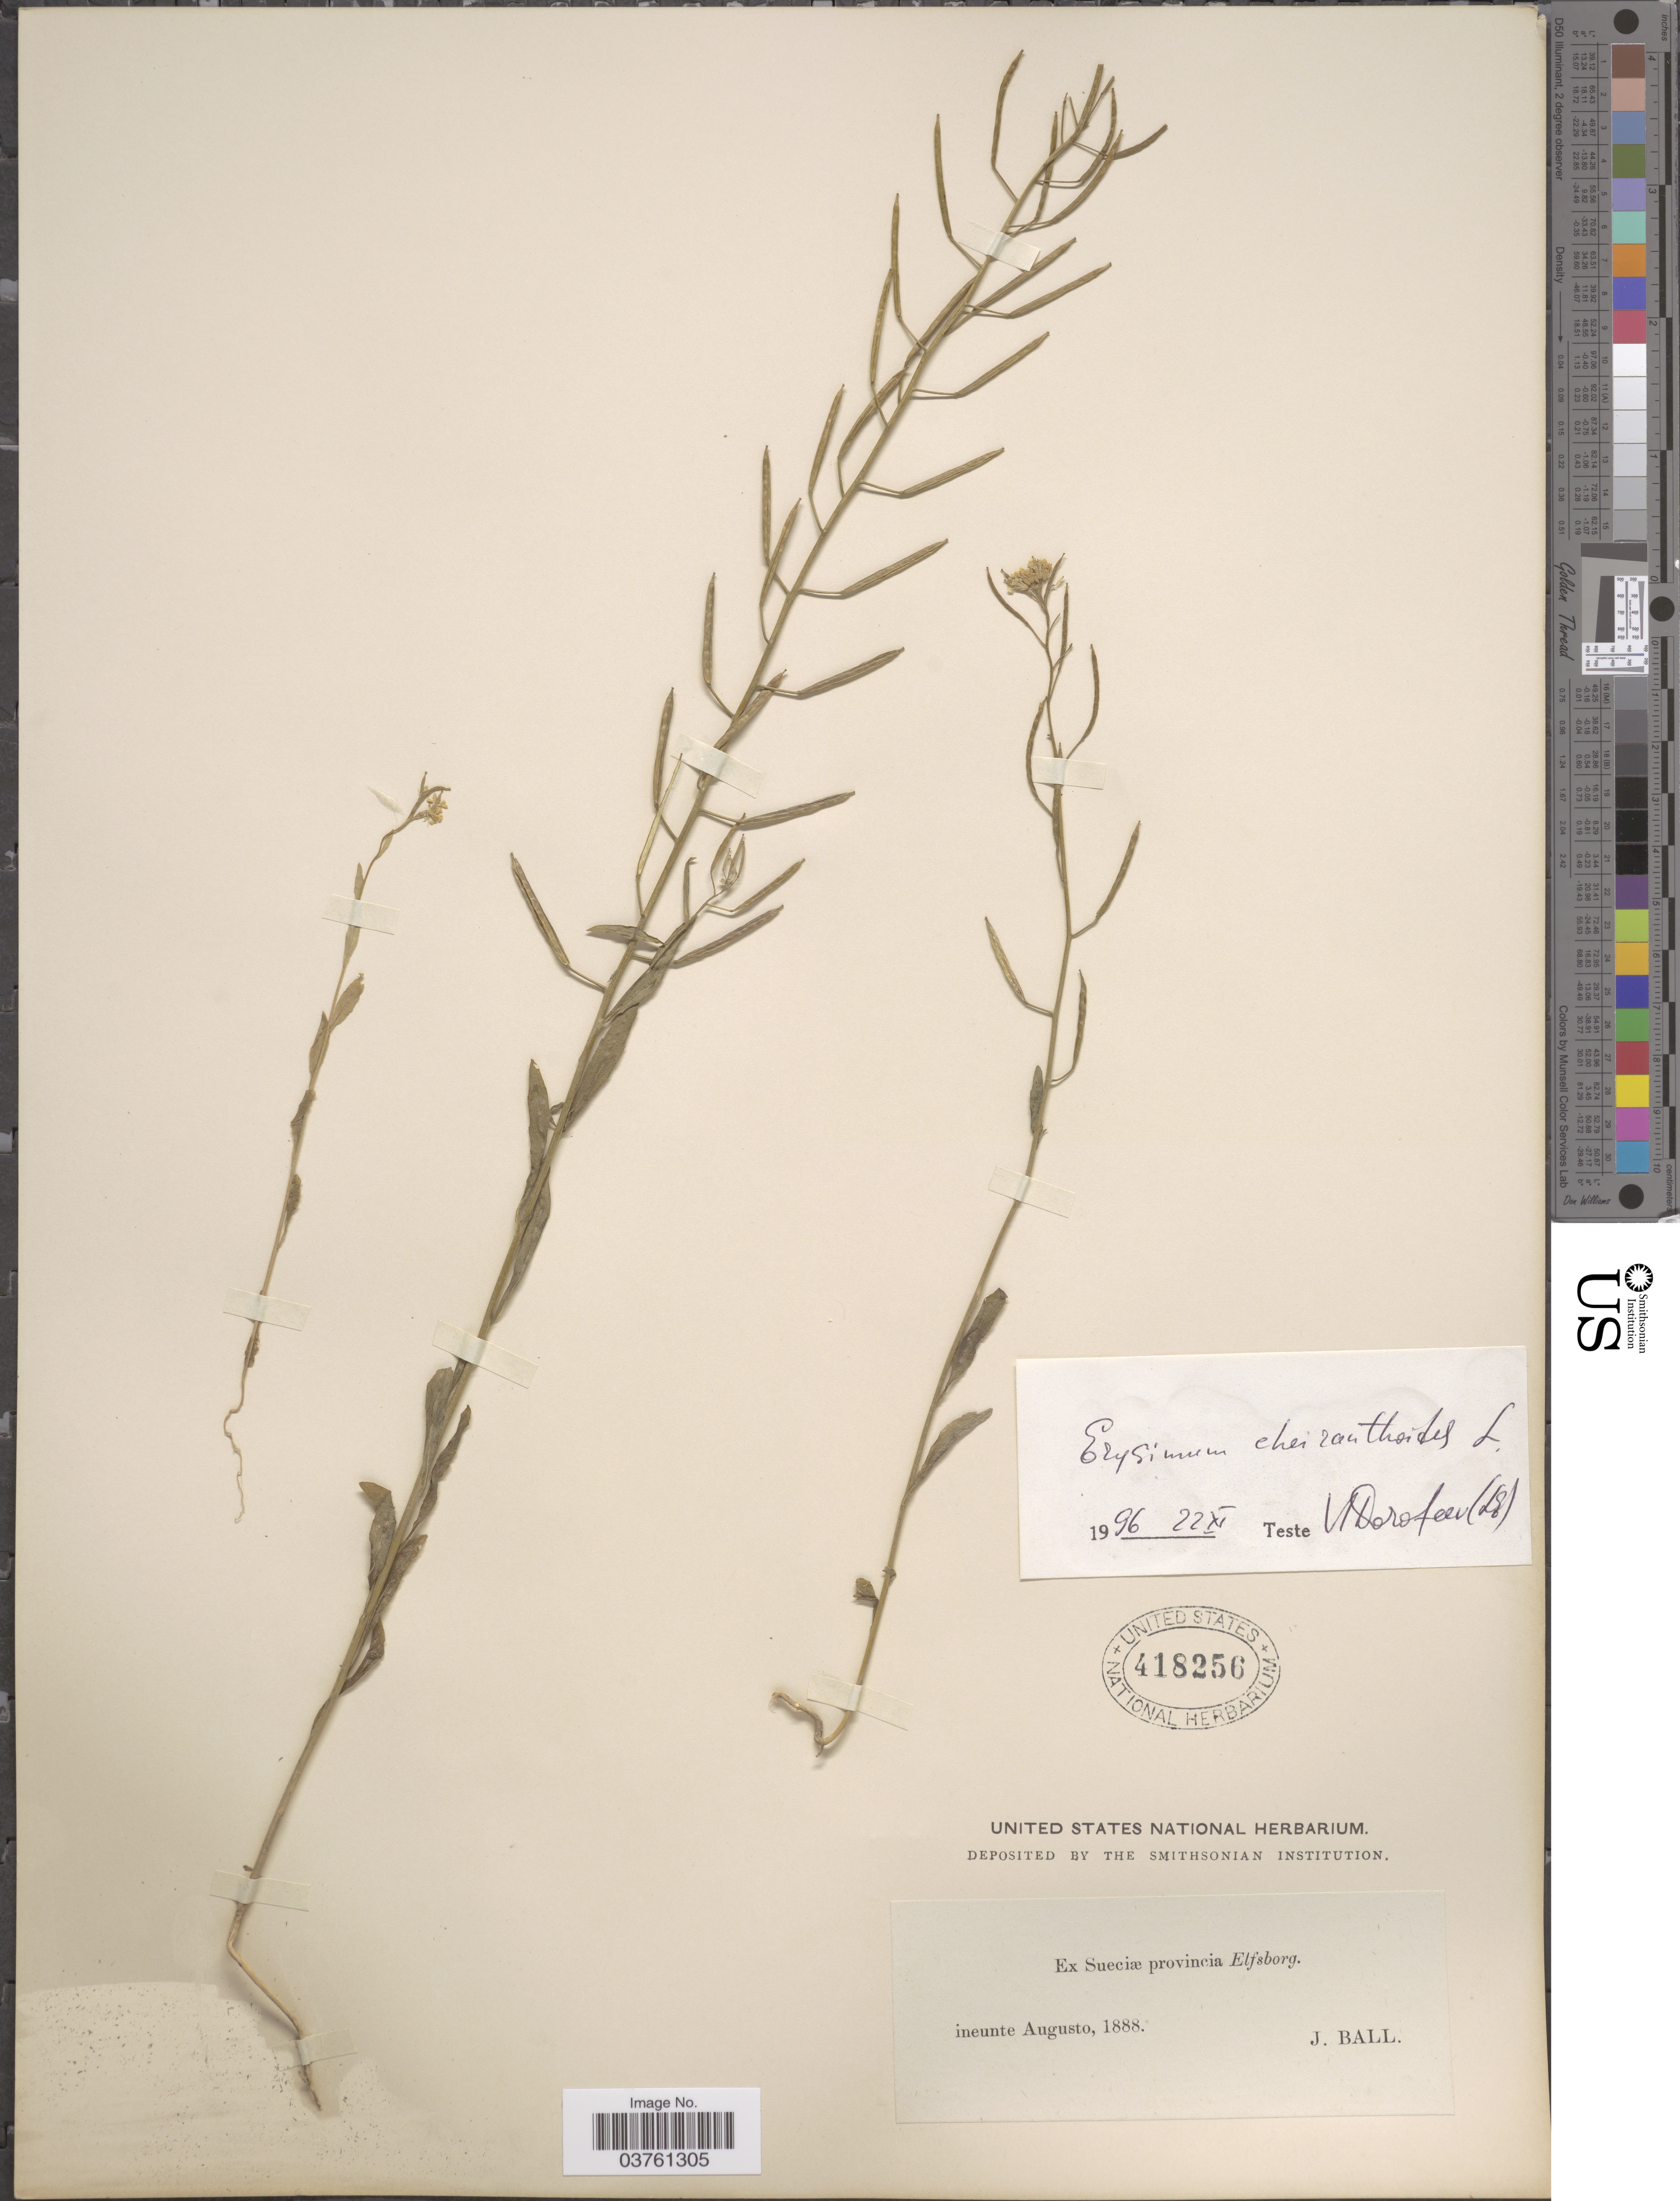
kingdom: Plantae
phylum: Tracheophyta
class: Magnoliopsida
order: Brassicales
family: Brassicaceae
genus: Erysimum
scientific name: Erysimum cheiranthoides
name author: L.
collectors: J. Ball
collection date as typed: ineunte Augusto, 1888.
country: Sweden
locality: Ex Sueciæ provincia Elfsborg.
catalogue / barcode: US 418256